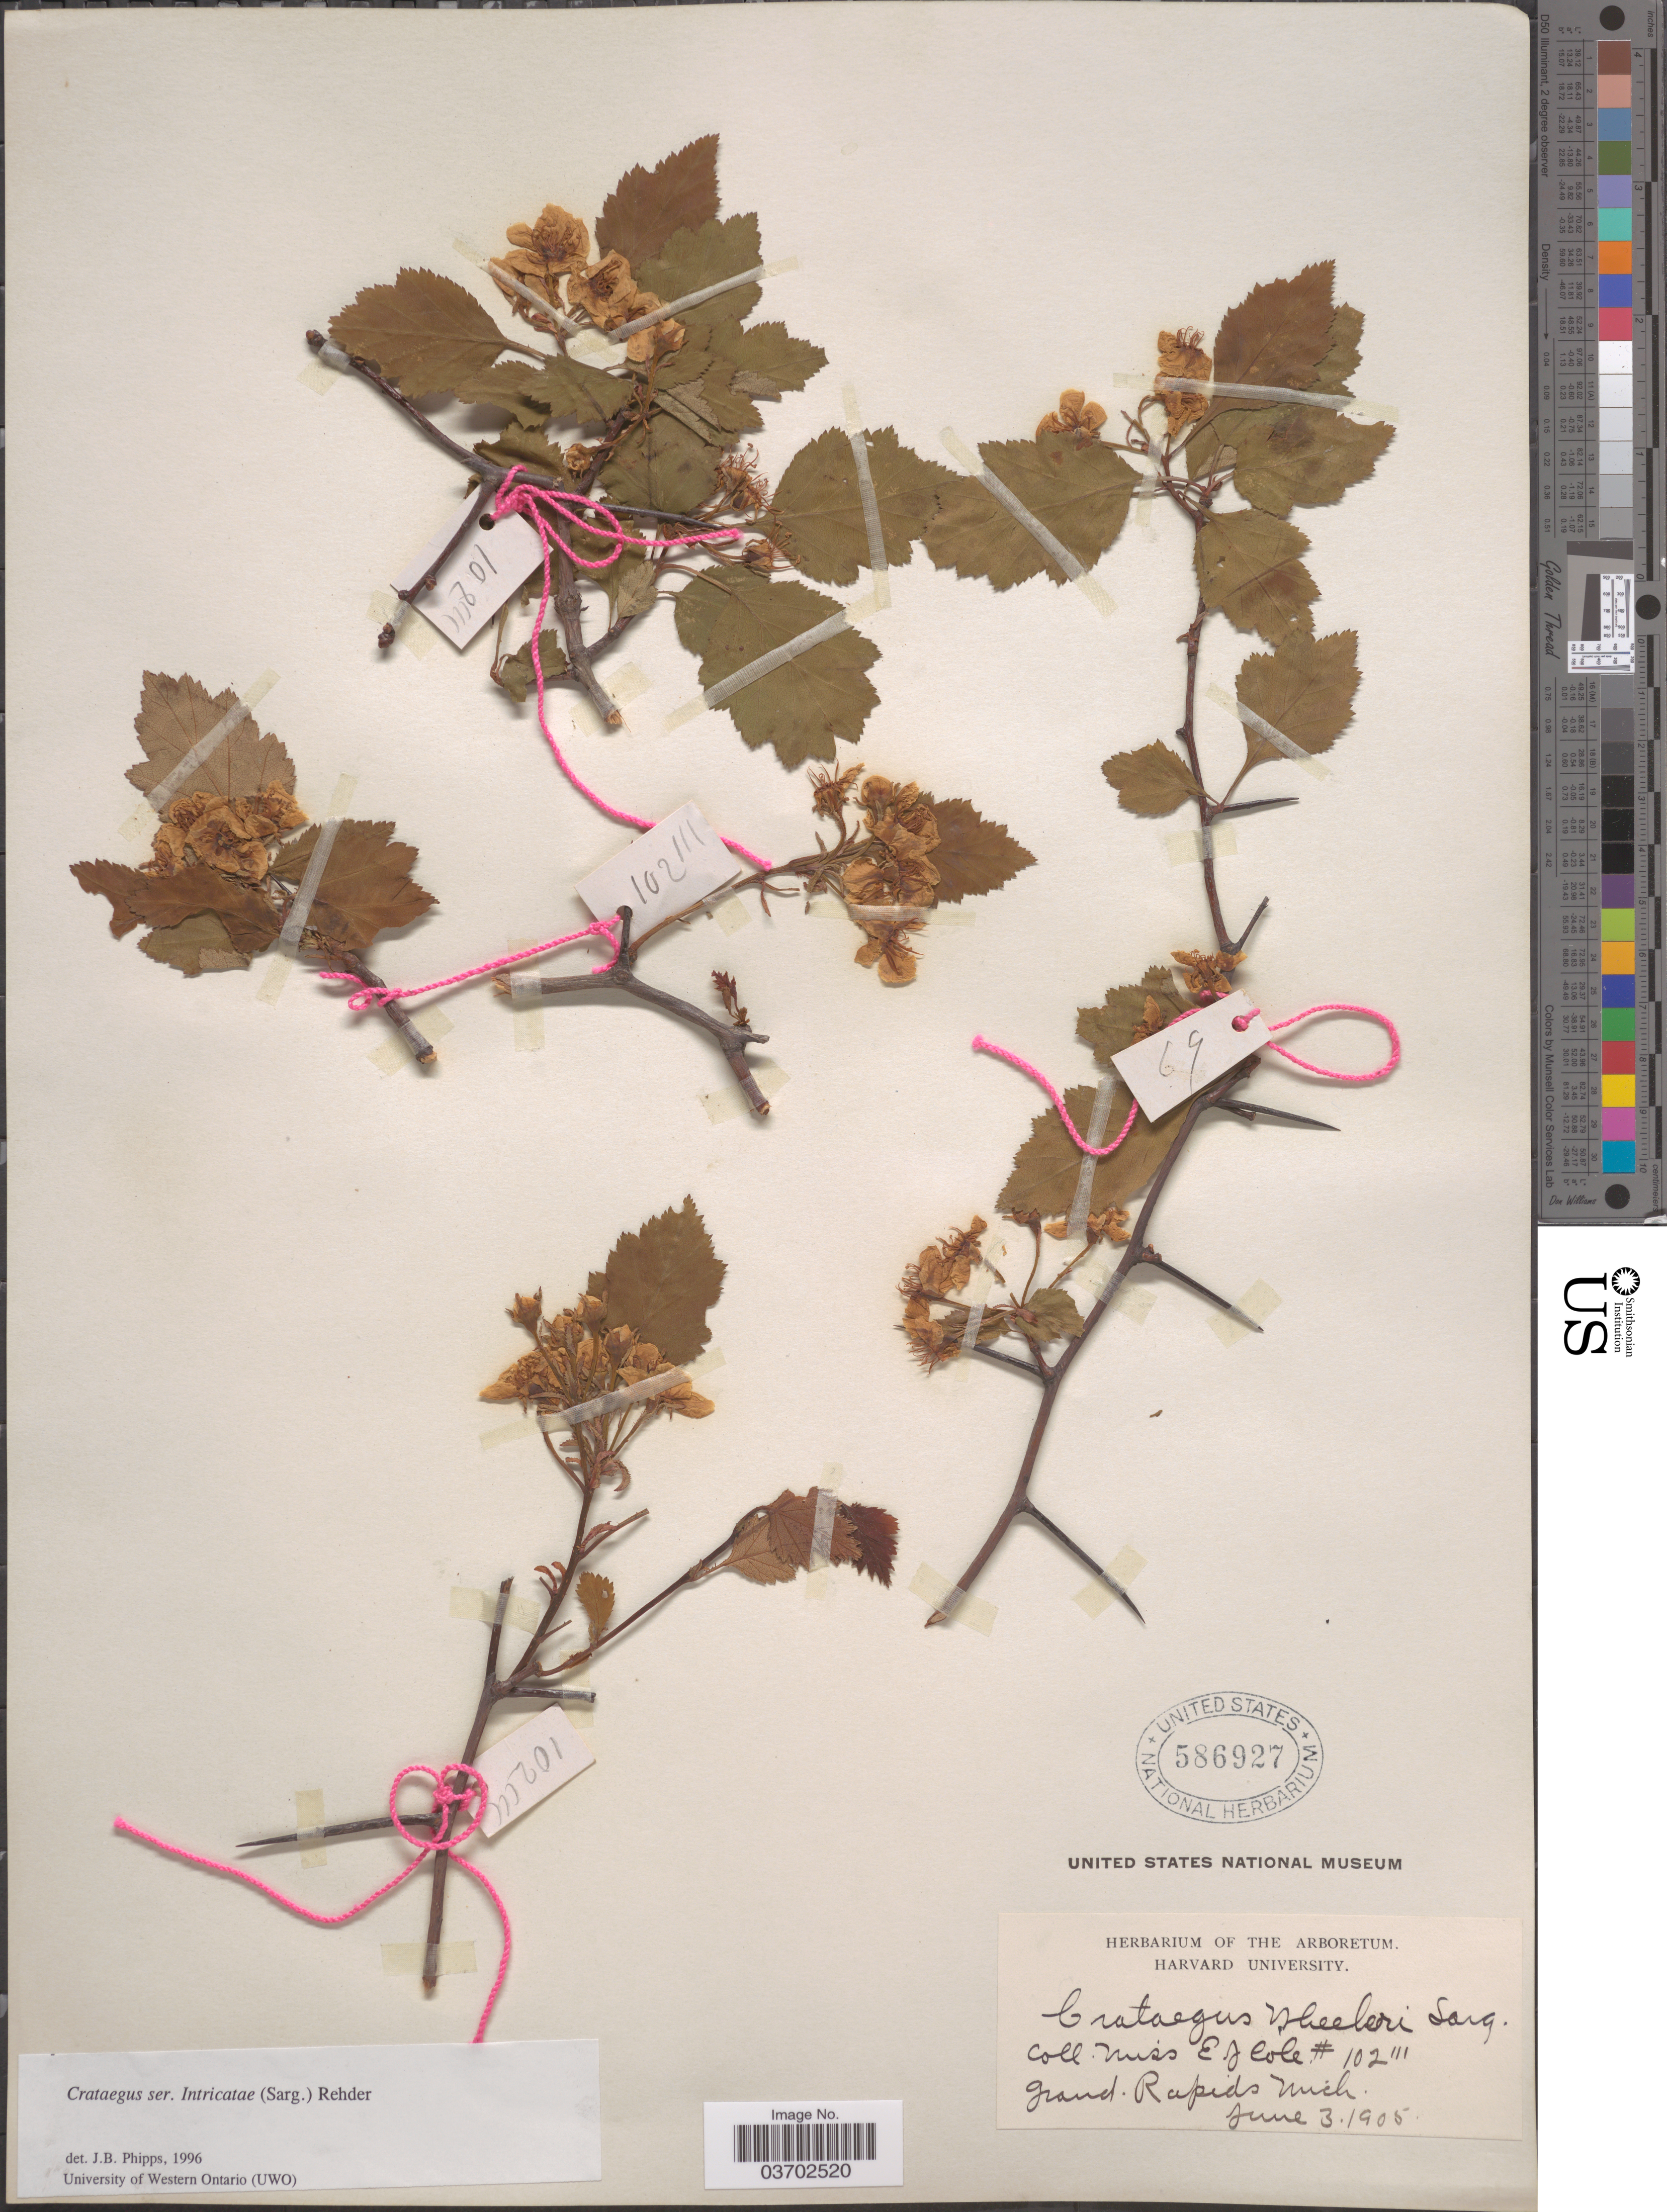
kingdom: Plantae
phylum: Tracheophyta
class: Magnoliopsida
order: Rosales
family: Rosaceae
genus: Crataegus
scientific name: Crataegus wheeleri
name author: A. Nelson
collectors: E. Cole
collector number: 102³*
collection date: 1905-06-03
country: United States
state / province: Michigan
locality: Grand Rapids.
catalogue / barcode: US 586927